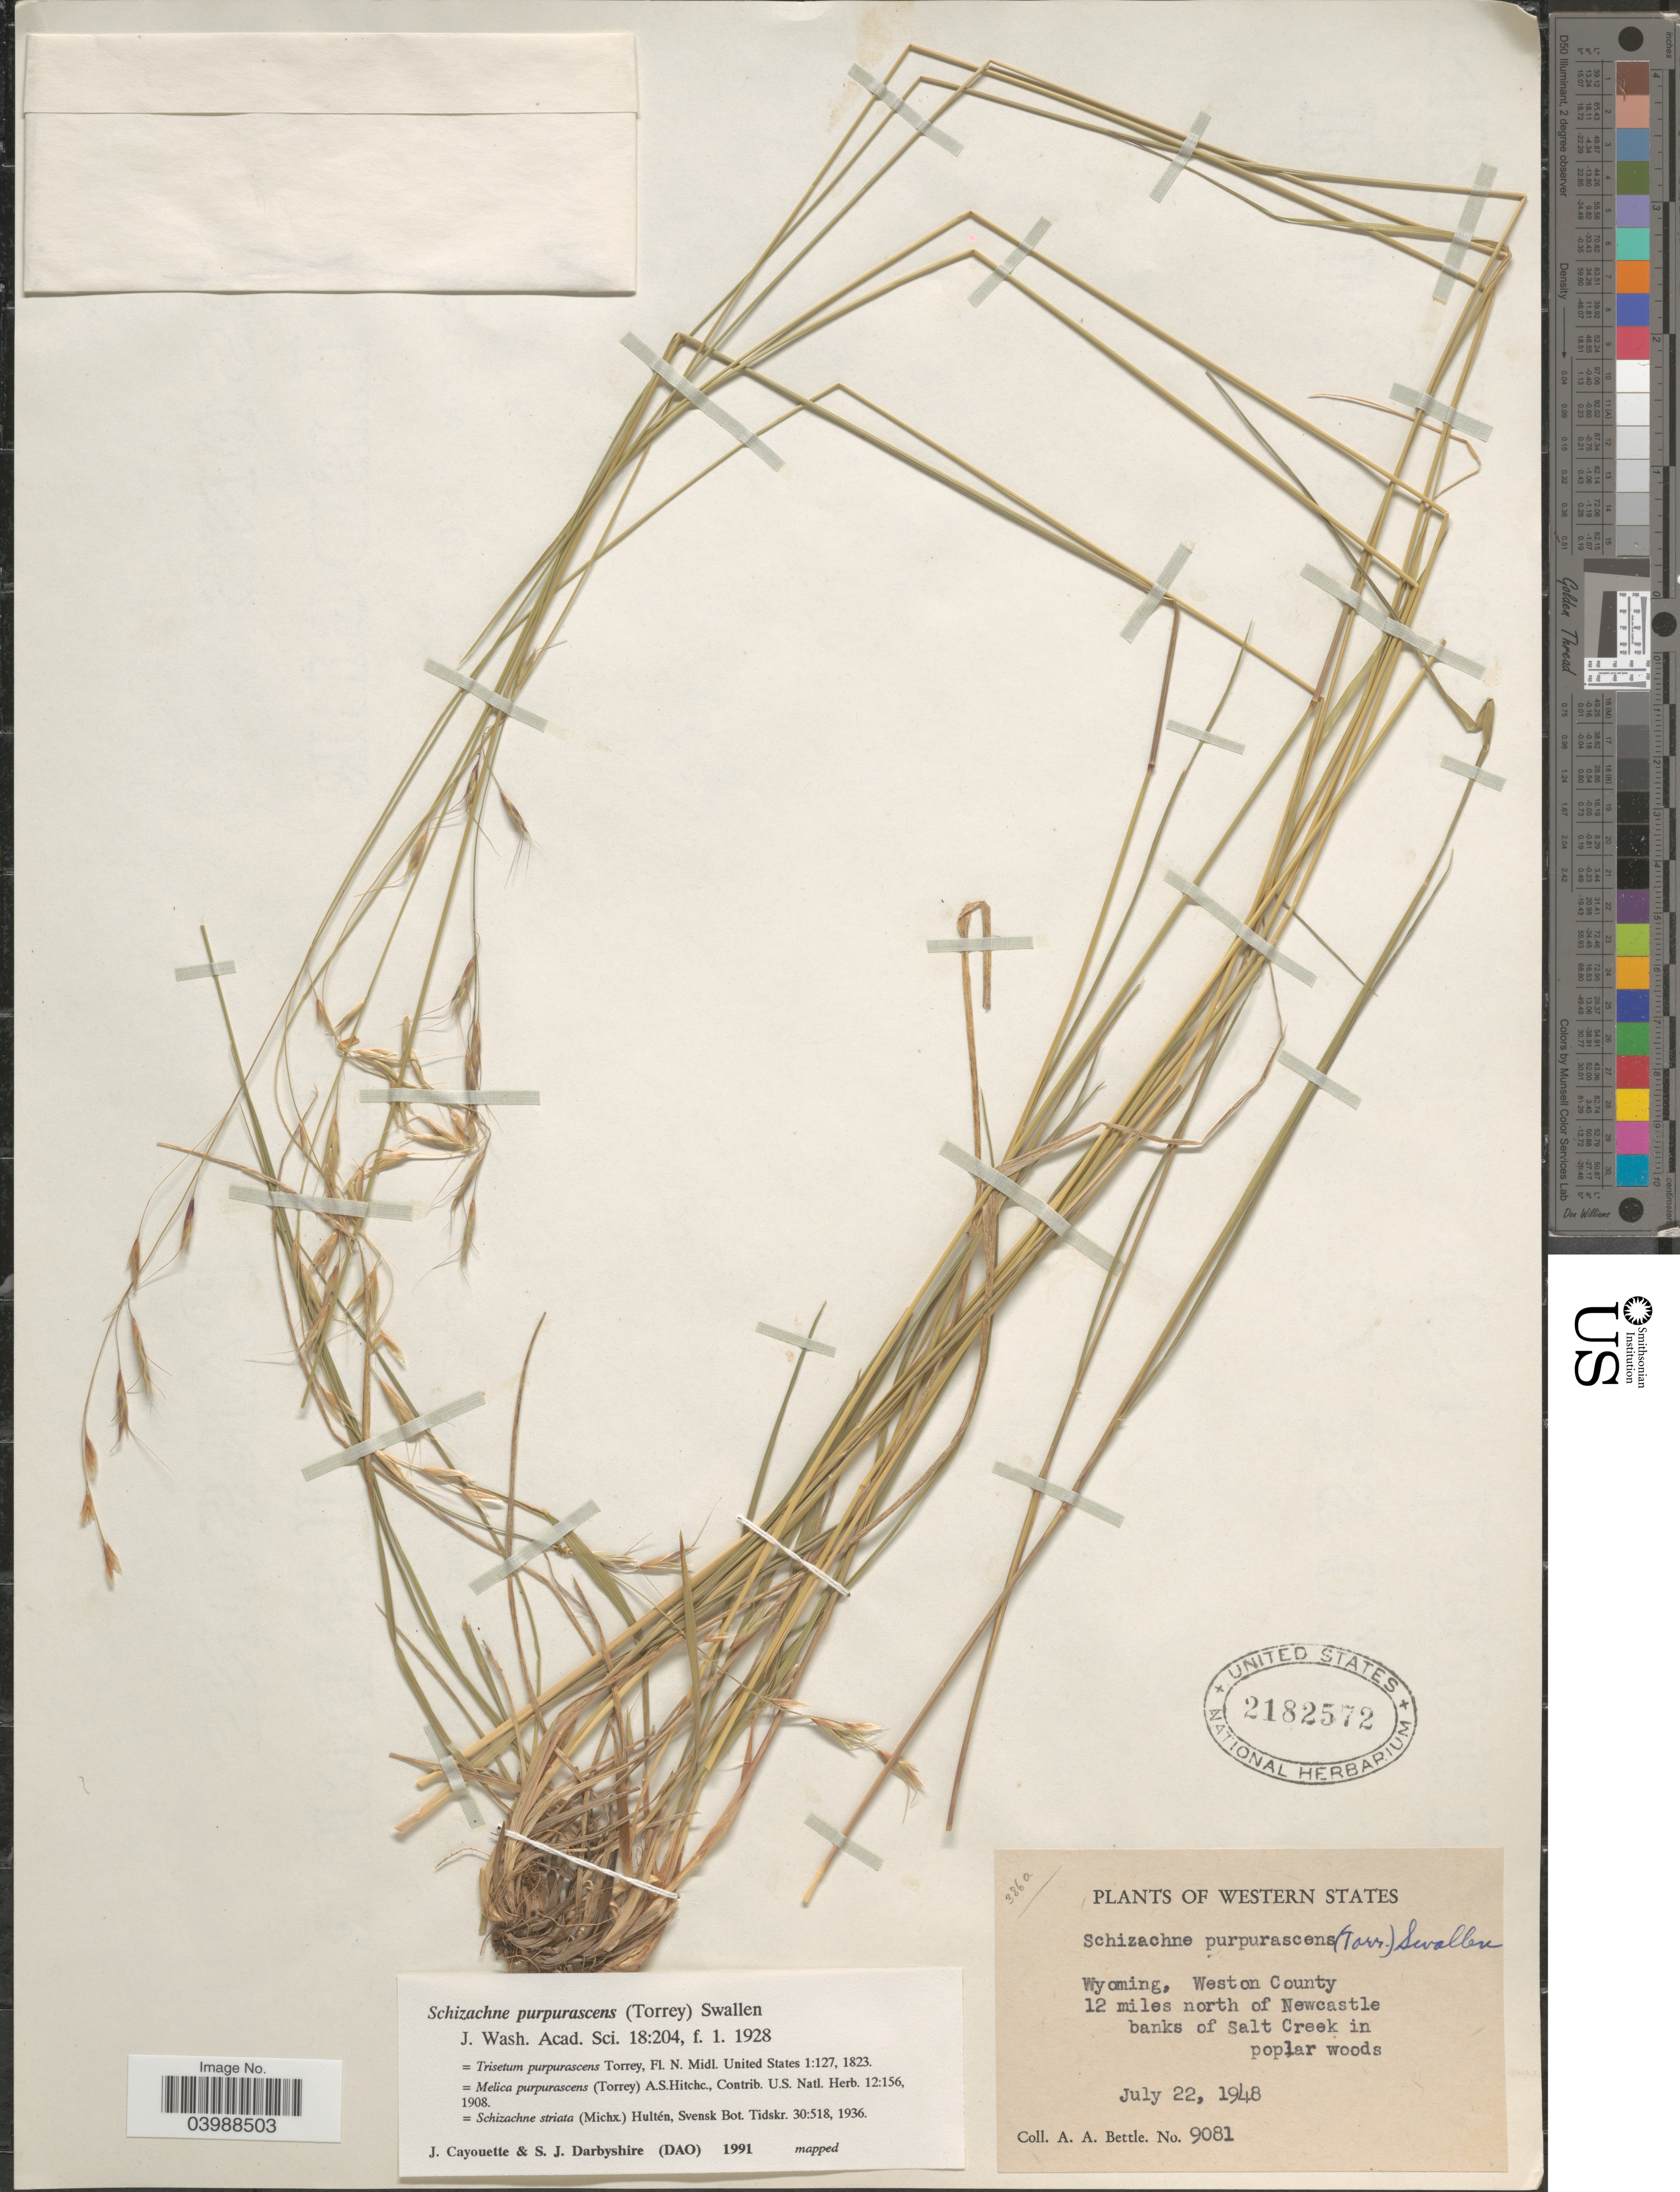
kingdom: Plantae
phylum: Tracheophyta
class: Liliopsida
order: Poales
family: Poaceae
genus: Schizachne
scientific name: Schizachne purpurascens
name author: (Torr.) Swallen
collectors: A. Bettle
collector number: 9081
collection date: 1948-07-22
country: United States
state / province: Wyoming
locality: Western States. Weston County. 12 miles north of Newcastle. Banks of Salt Creek.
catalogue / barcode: US 2182572